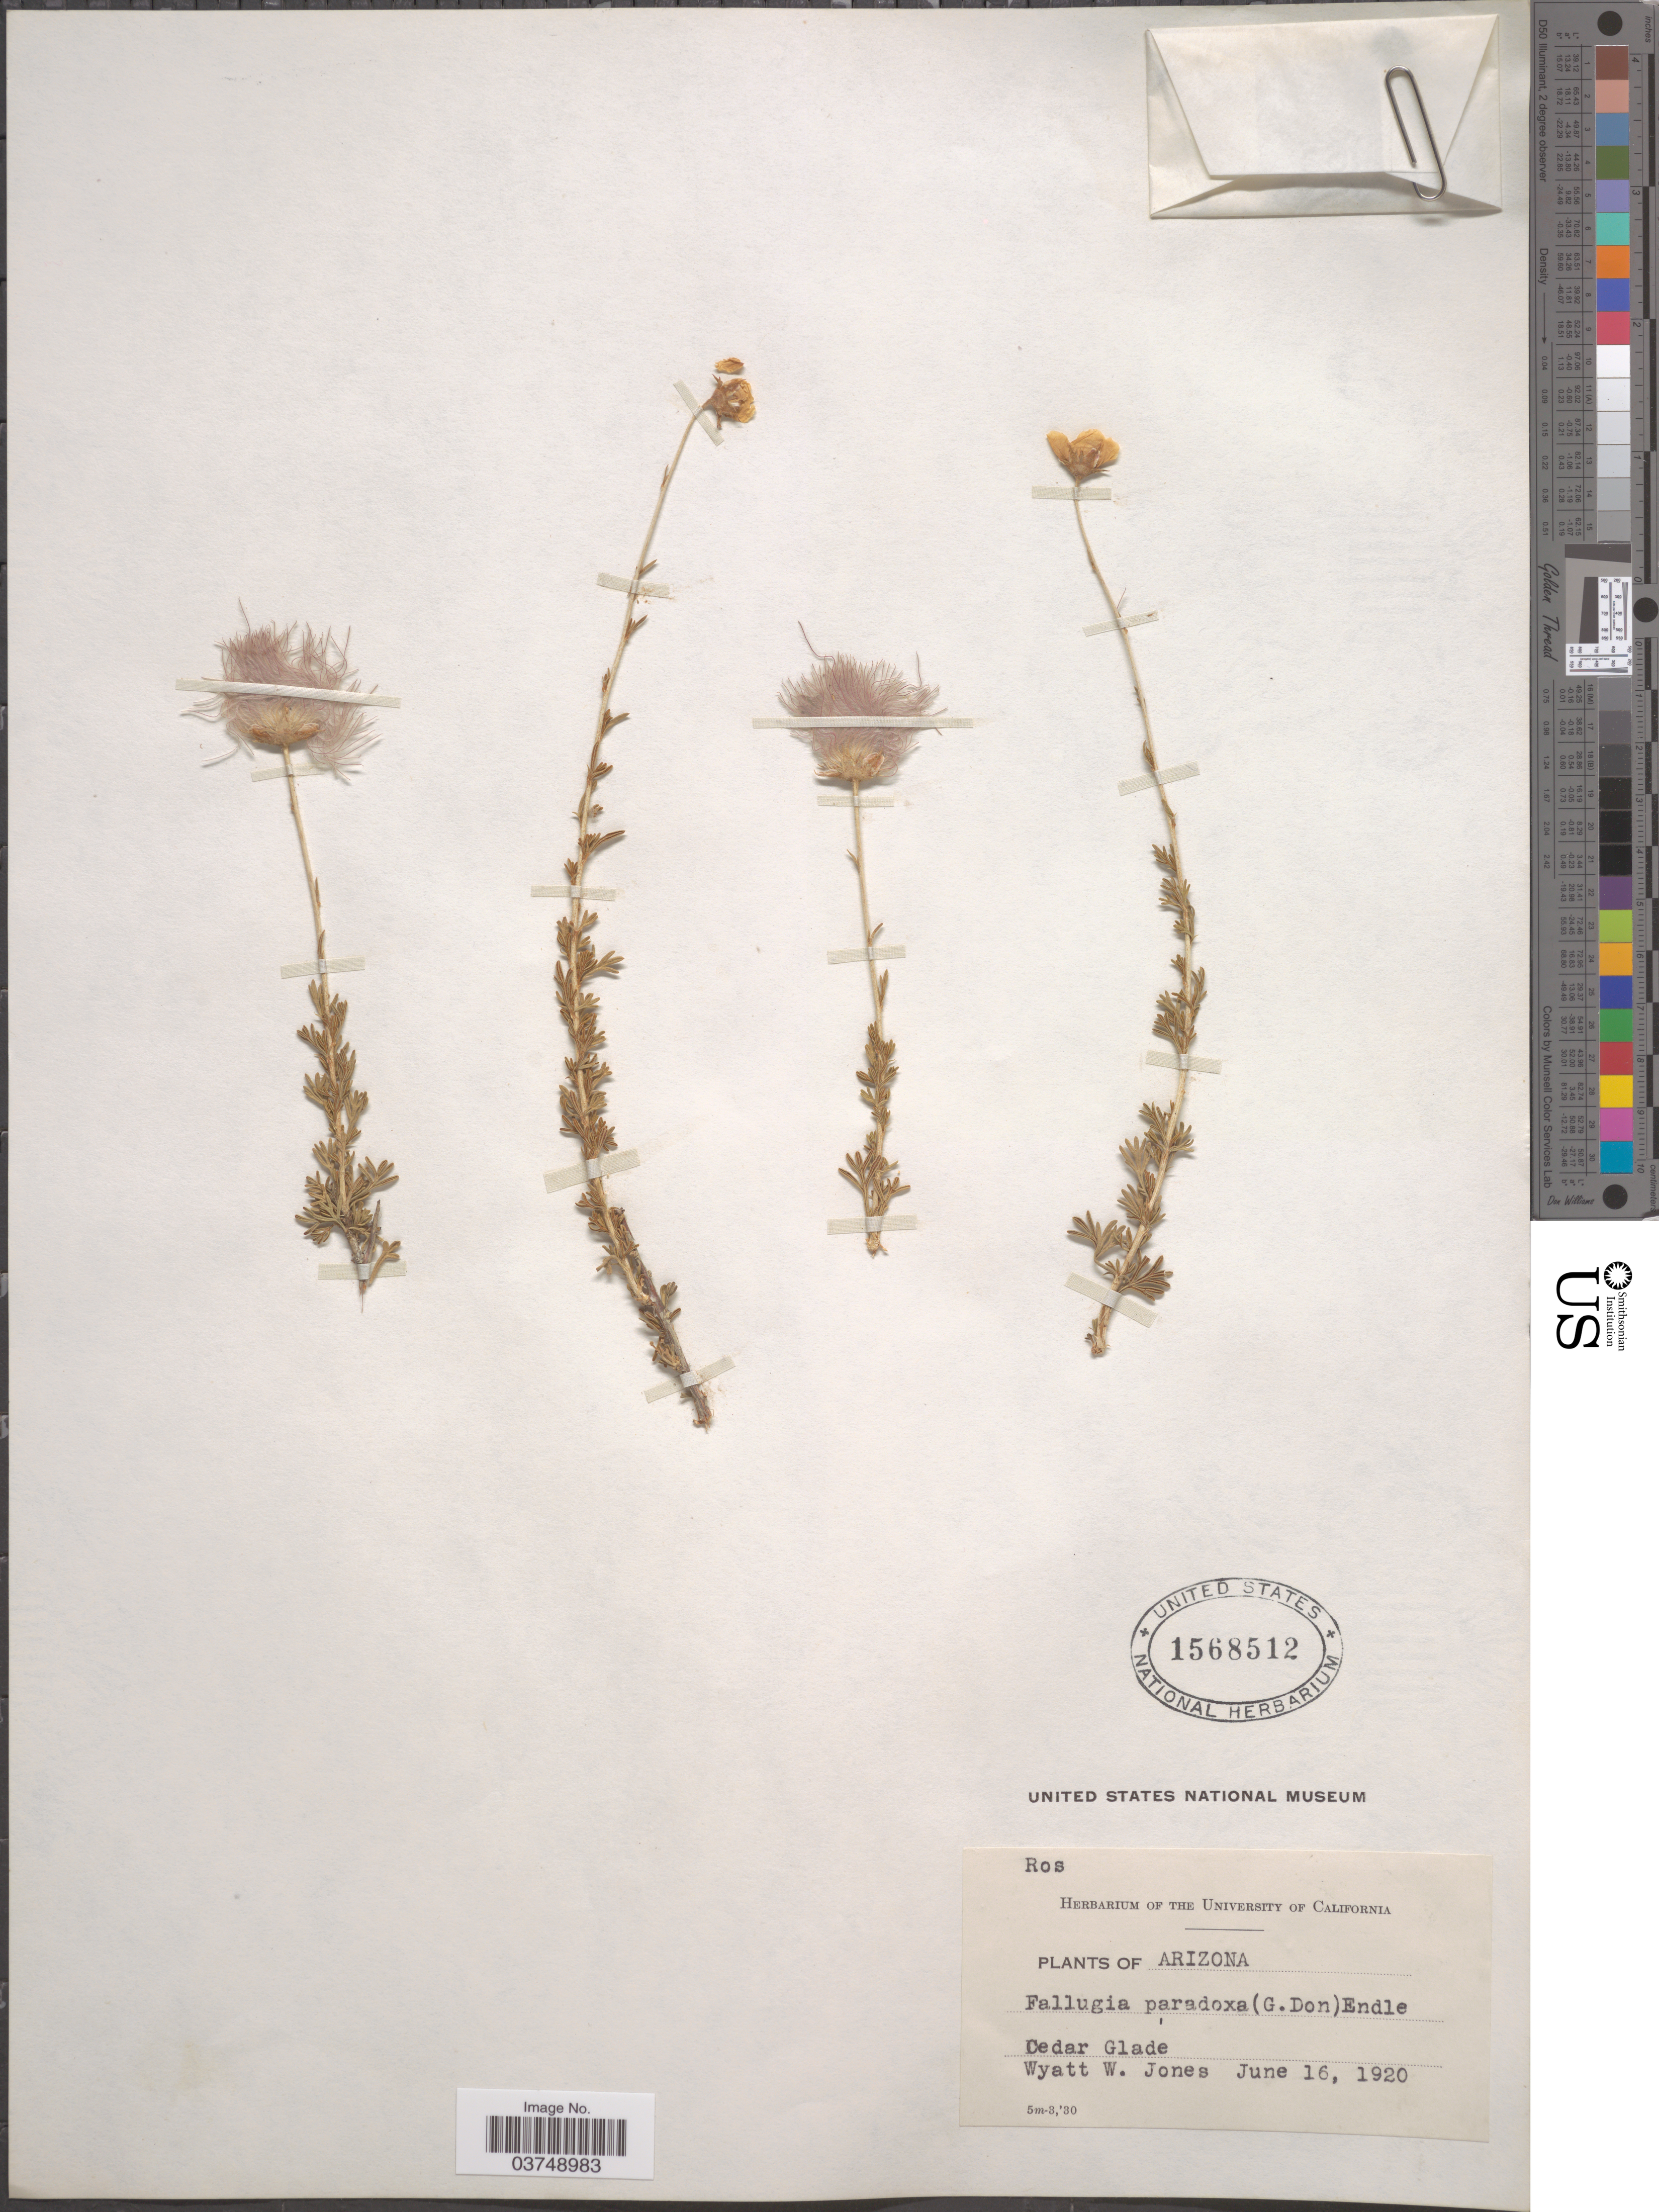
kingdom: Plantae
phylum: Tracheophyta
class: Magnoliopsida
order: Rosales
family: Rosaceae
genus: Fallugia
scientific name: Fallugia acuminata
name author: (Wooton) Rydb.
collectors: W. W. Jones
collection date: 1920-06-16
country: United States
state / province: Arizona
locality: Cedar Glade.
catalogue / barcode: US 1568512